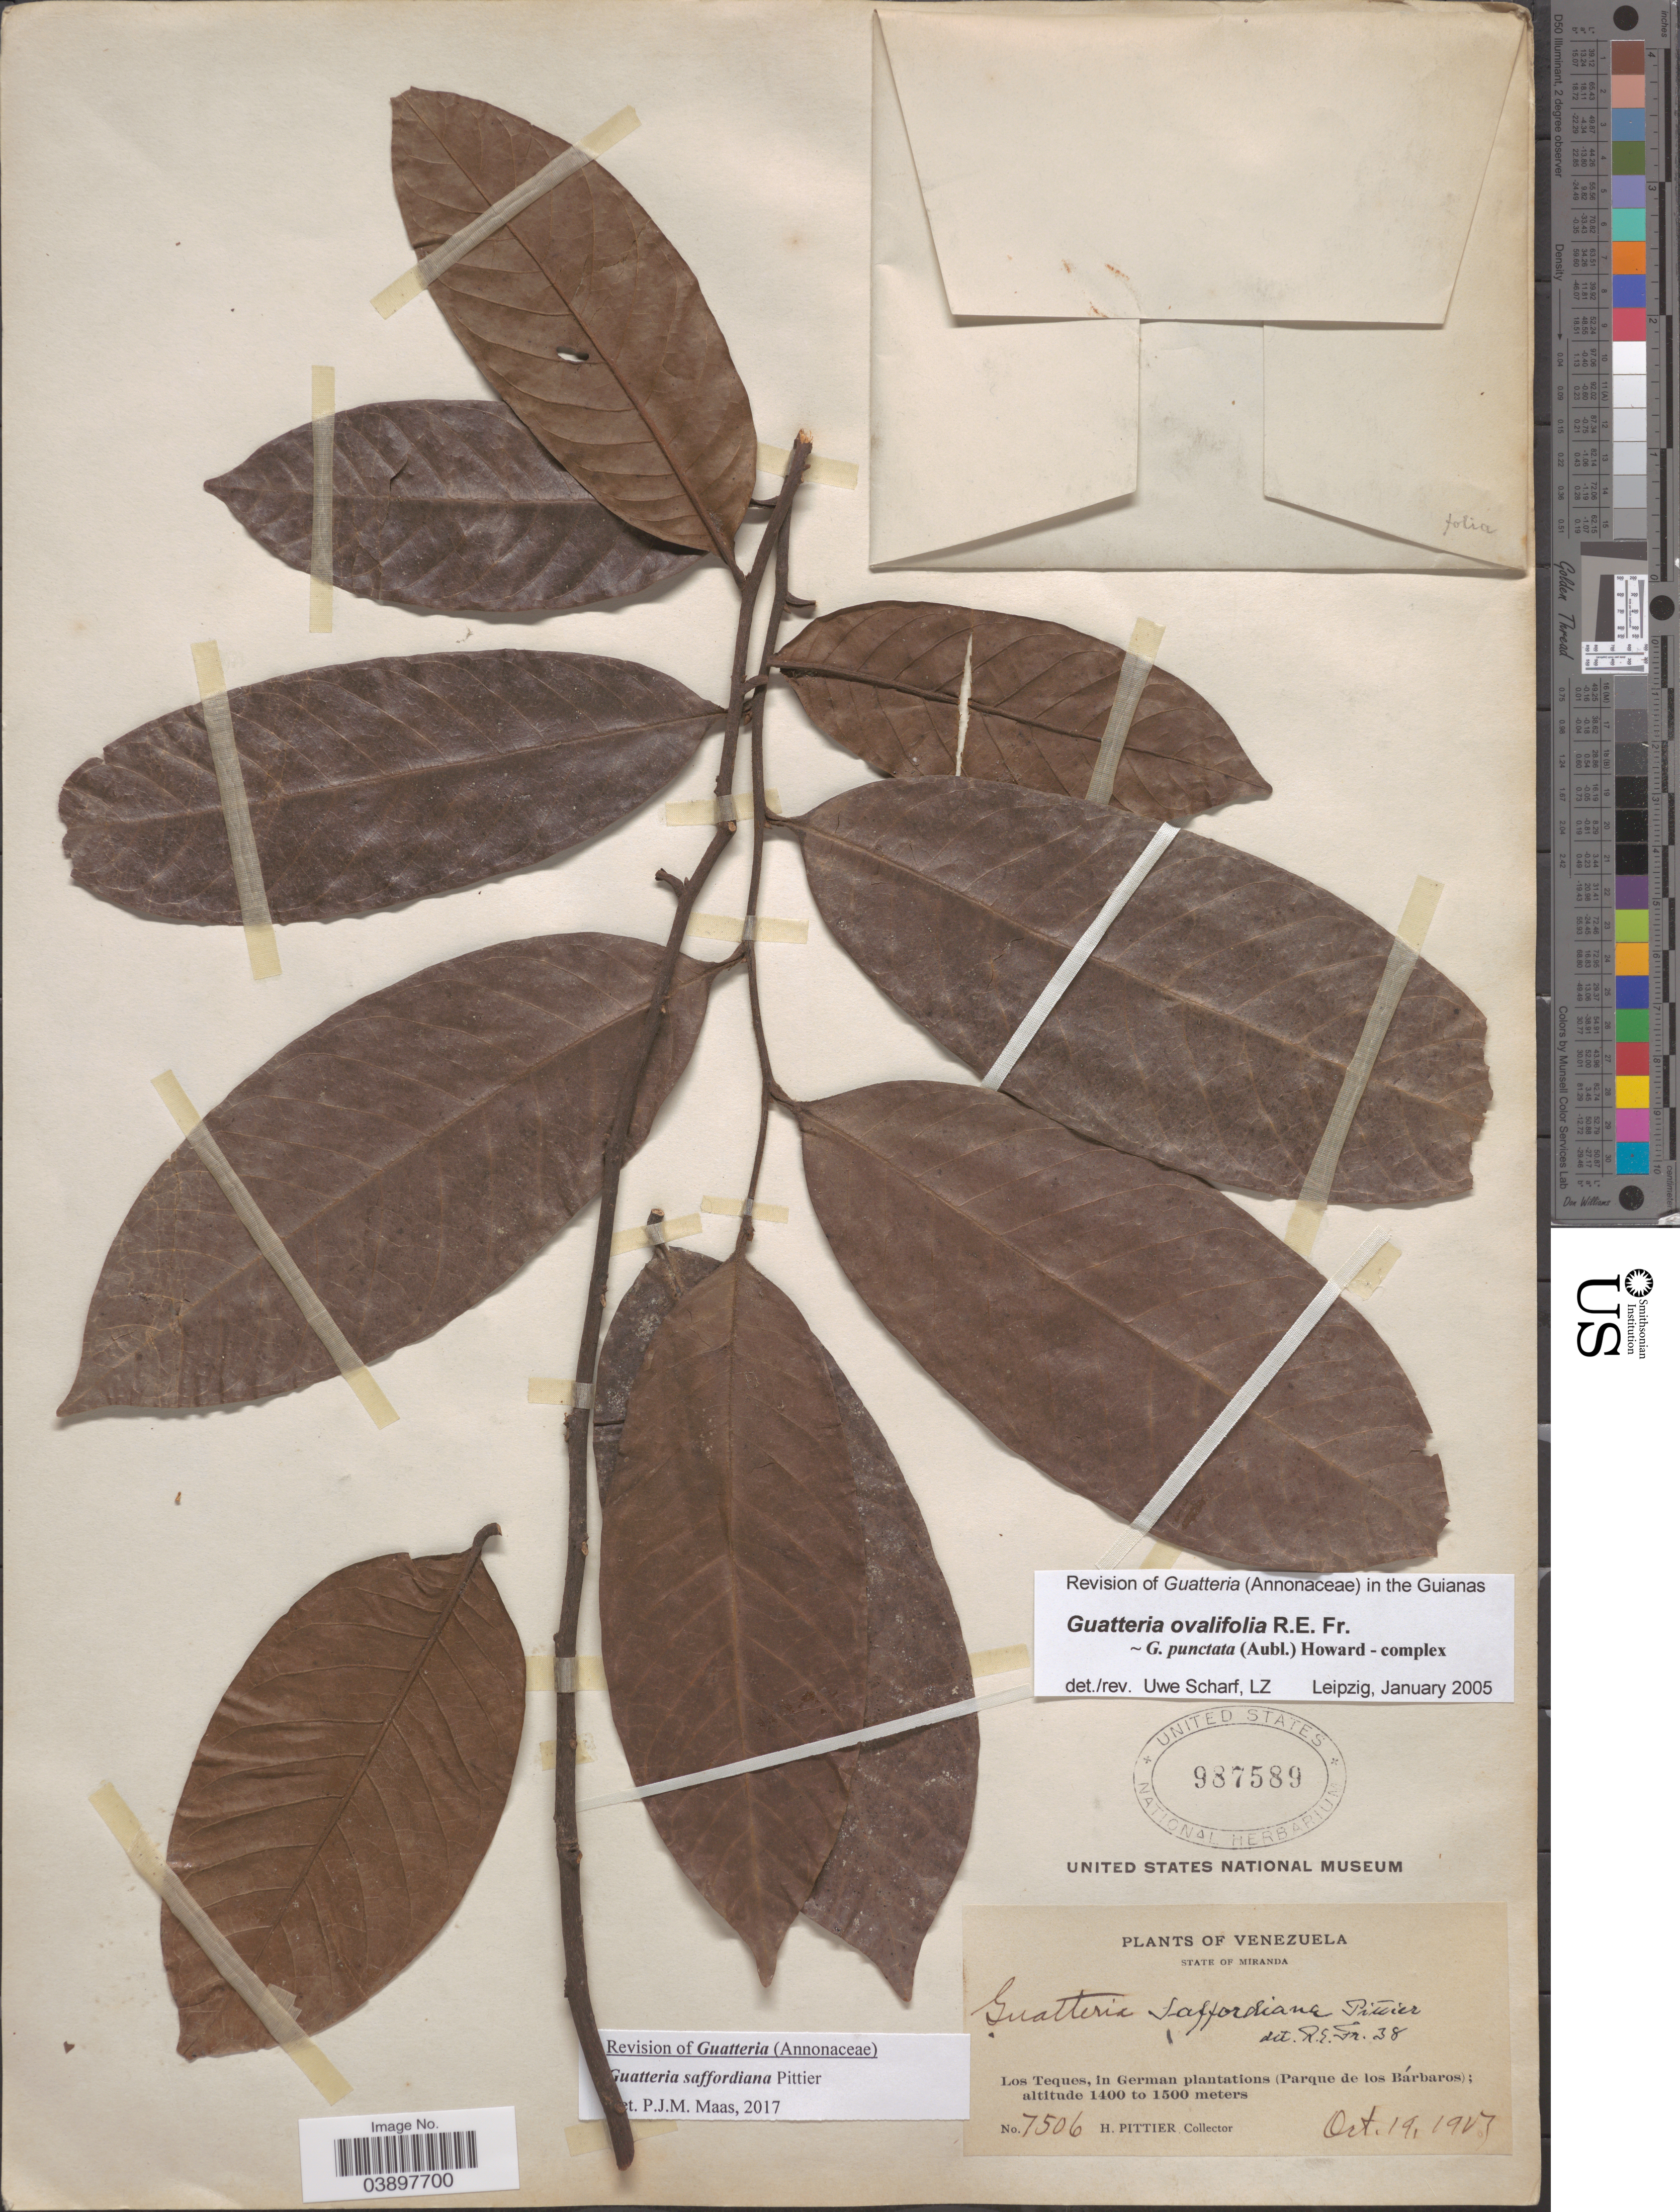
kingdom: Plantae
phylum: Tracheophyta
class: Magnoliopsida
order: Magnoliales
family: Annonaceae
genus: Guatteria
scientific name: Guatteria saffordiana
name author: Pittier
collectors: H. F. Pittier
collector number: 7506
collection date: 1927-10-19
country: Venezuela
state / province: Miranda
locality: Los Teques, in German plantations (Parque de los Bárbaros).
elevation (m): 1400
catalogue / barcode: US 987589